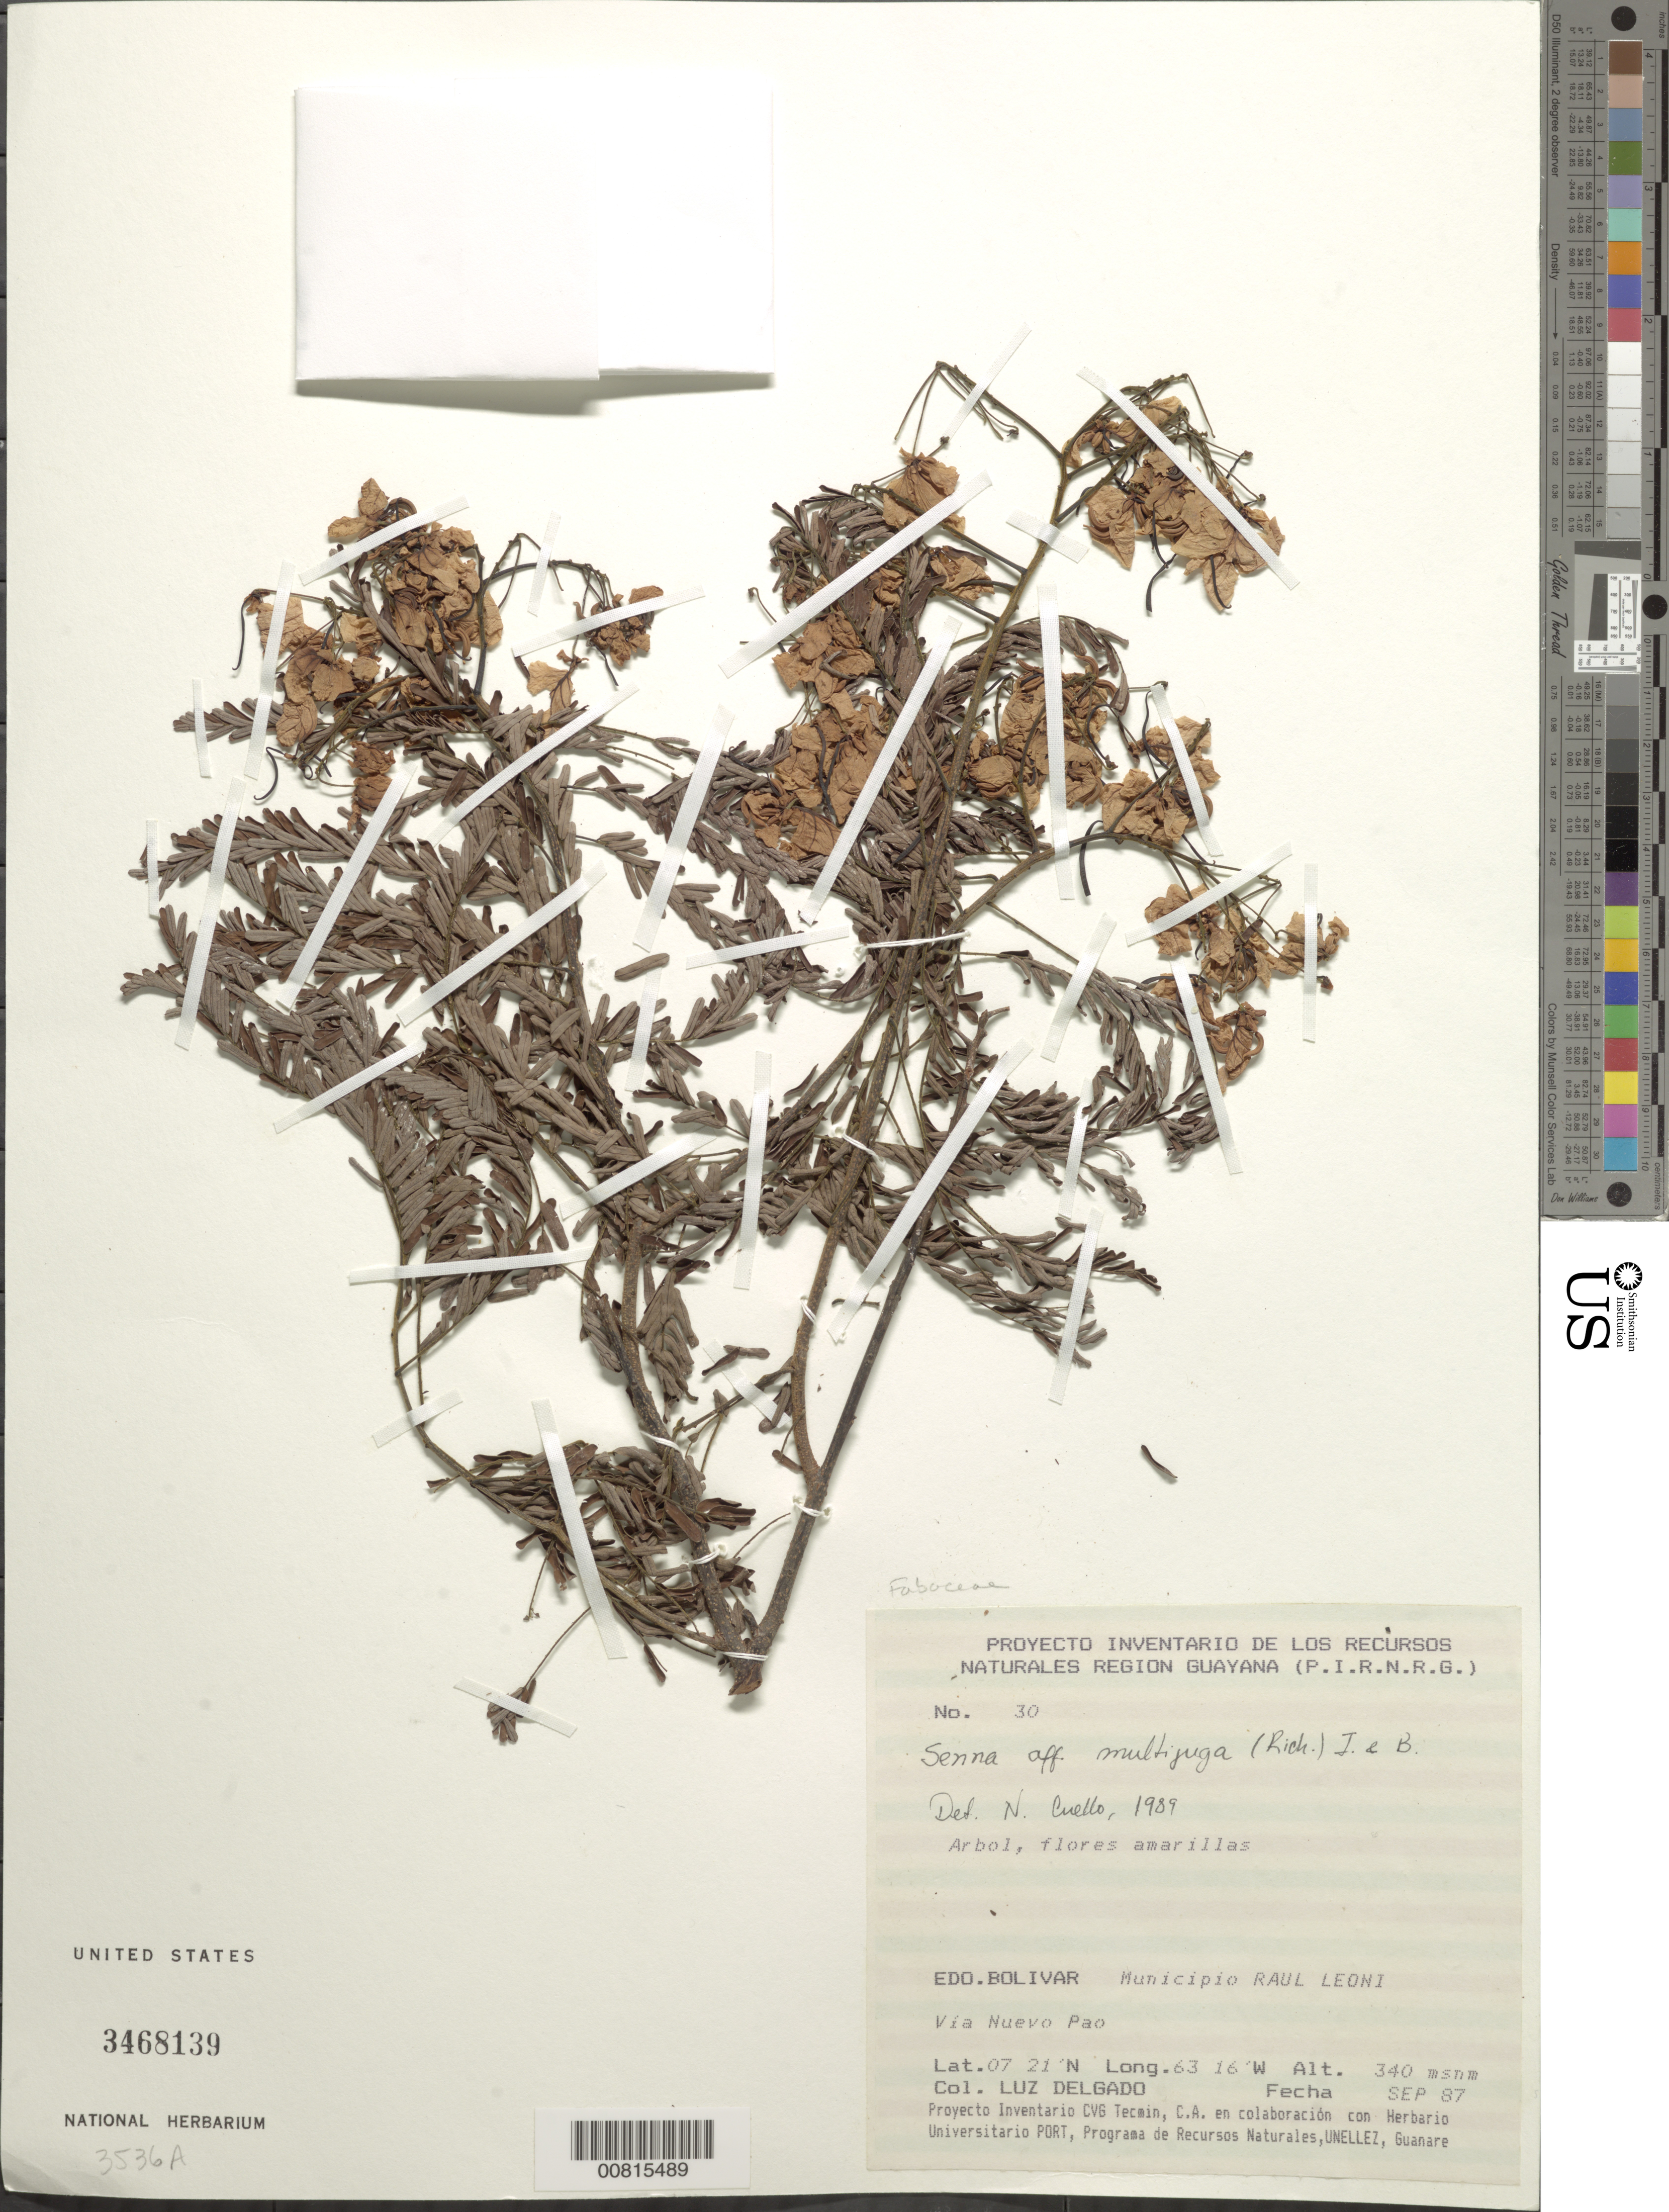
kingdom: Plantae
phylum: Tracheophyta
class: Magnoliopsida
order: Fabales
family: Fabaceae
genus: Senna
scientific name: Senna multijuga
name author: (Rich.) H.S. Irwin & Barneby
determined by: Cuello, Nidia L.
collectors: L. Delgado V.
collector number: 30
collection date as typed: Sep-87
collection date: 1987-09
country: Venezuela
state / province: Bolívar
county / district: Angostura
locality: Mun. Raúl Leoni [=Angostura], via Nuevo Pao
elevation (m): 340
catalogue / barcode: US 3468139